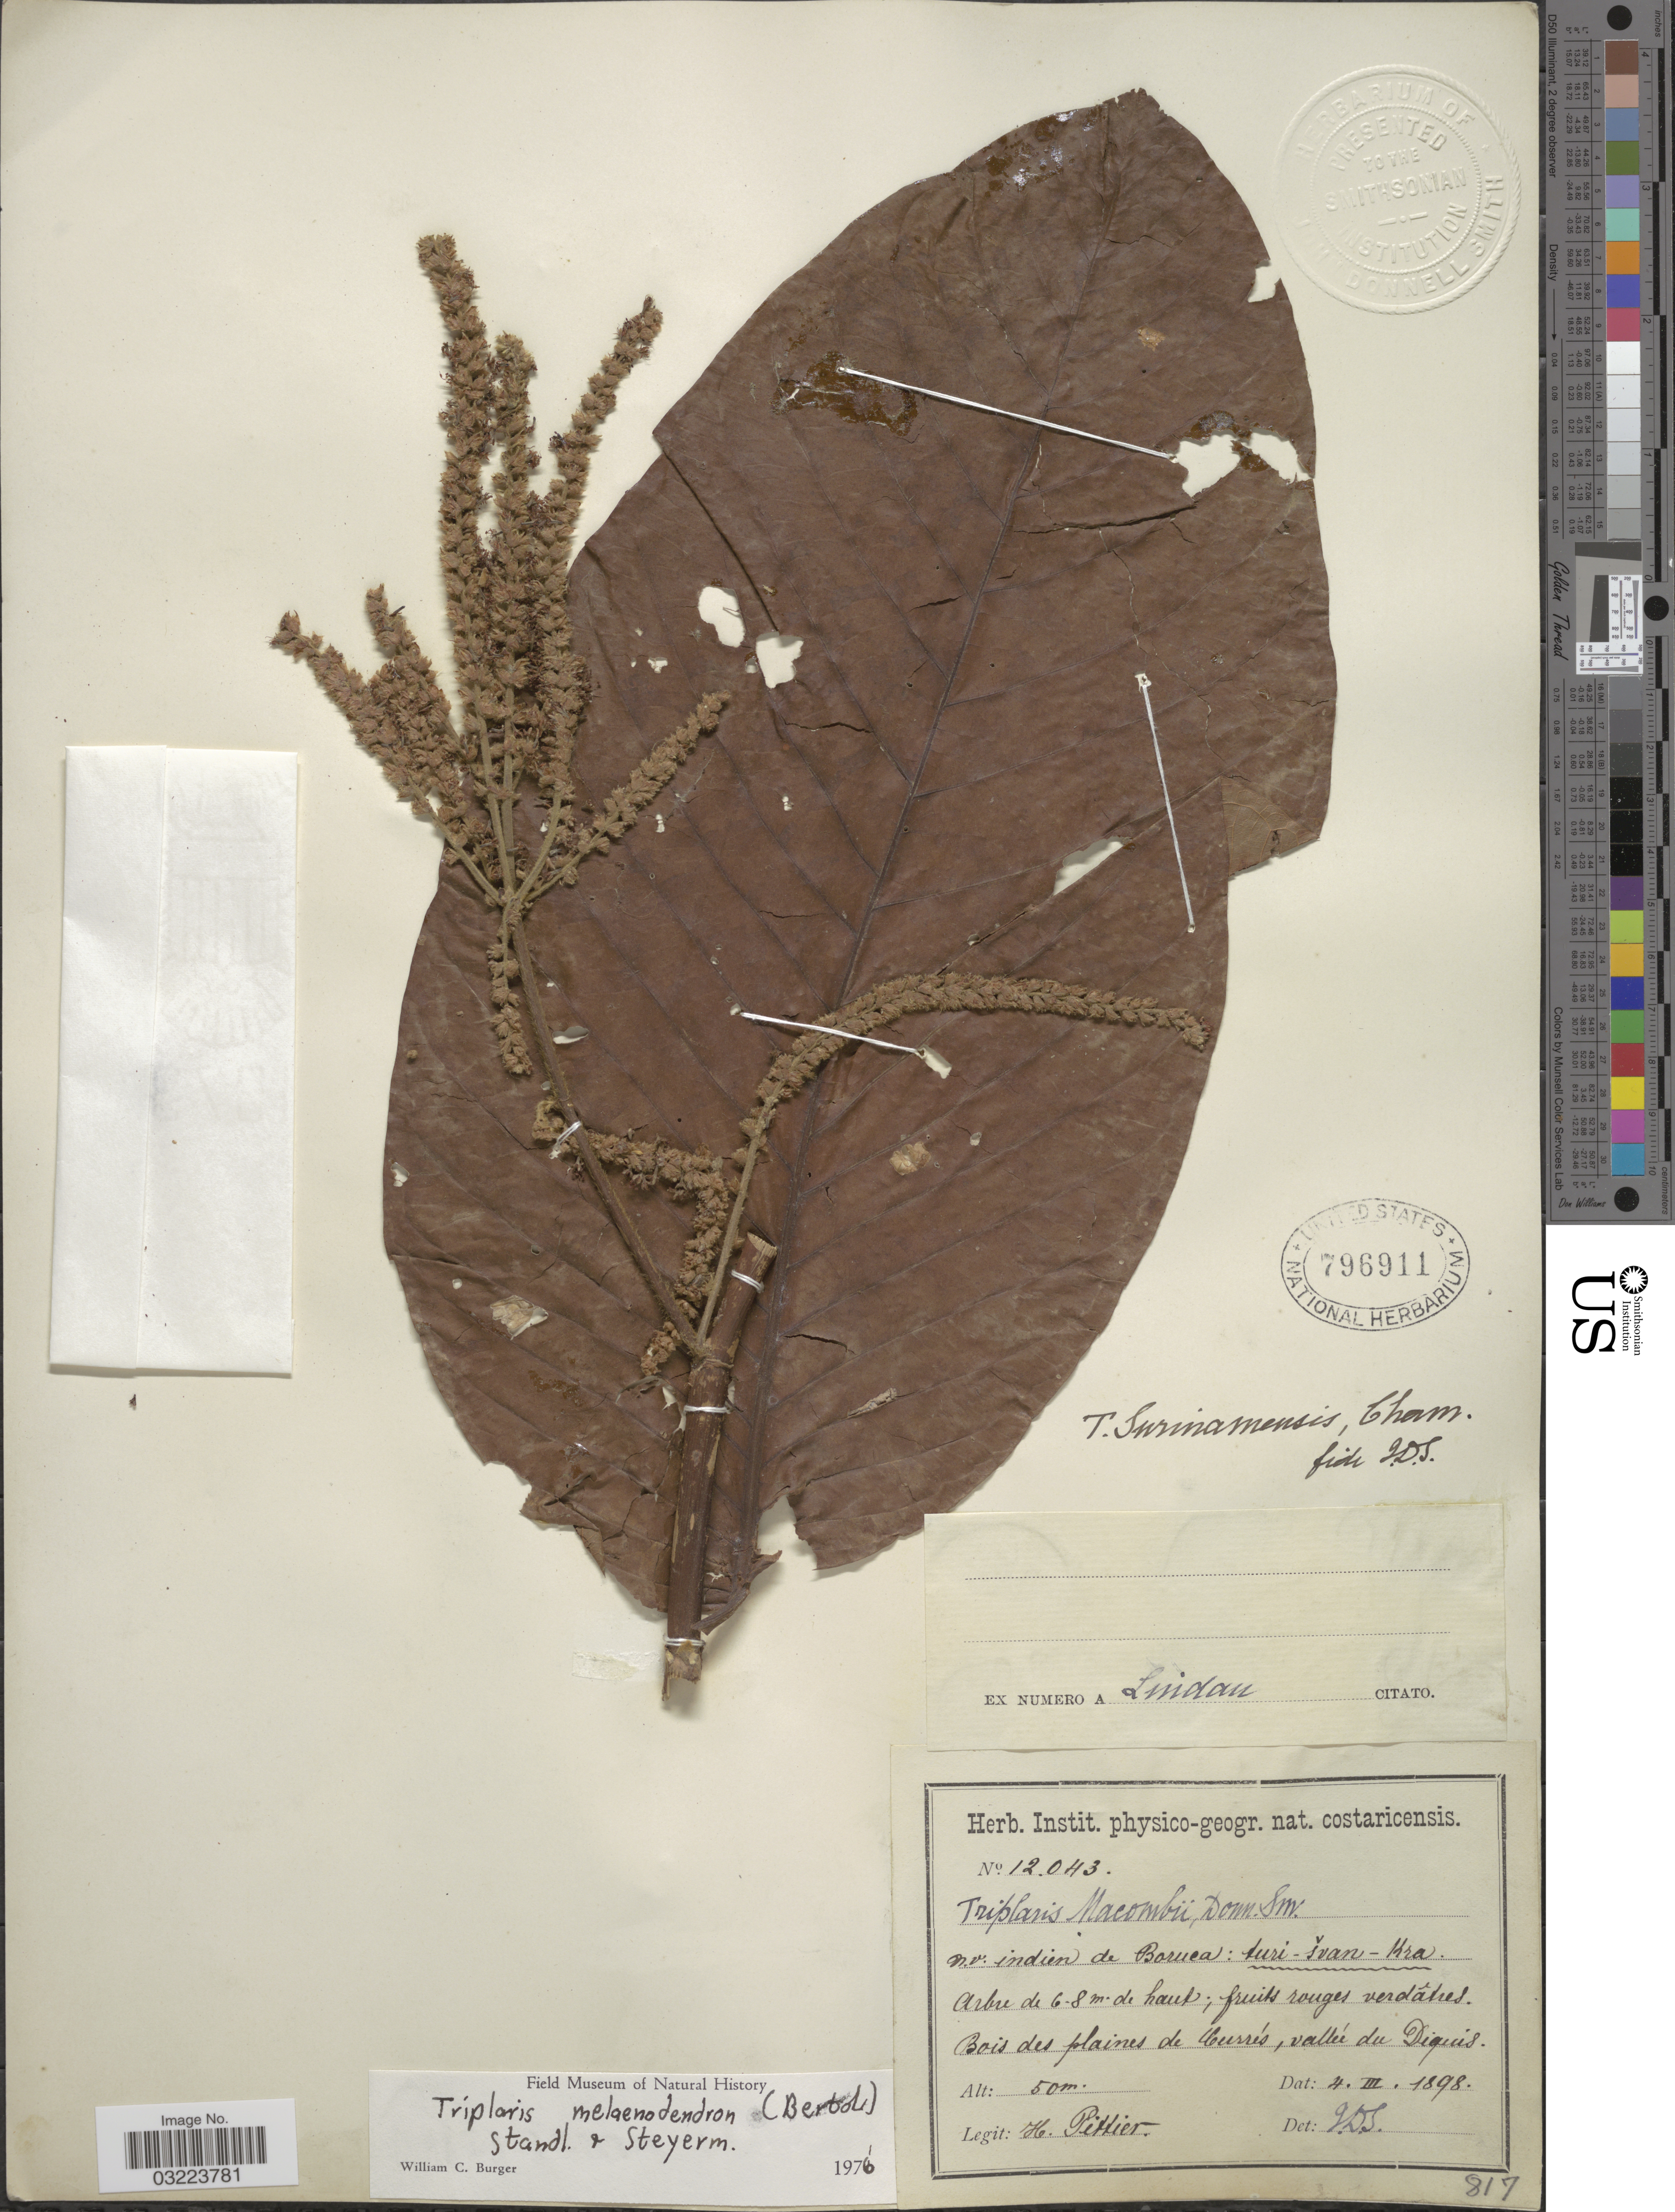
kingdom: Plantae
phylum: Tracheophyta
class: Magnoliopsida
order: Caryophyllales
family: Polygonaceae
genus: Triplaris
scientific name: Triplaris melaenodendron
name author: (Bertol.) Standl. & Steyerm.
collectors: H. F. Pittier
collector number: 12043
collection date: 1898-03-04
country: Costa Rica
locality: Bois des plaines de Currés, valleé du Diquis.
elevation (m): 50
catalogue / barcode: US 796911